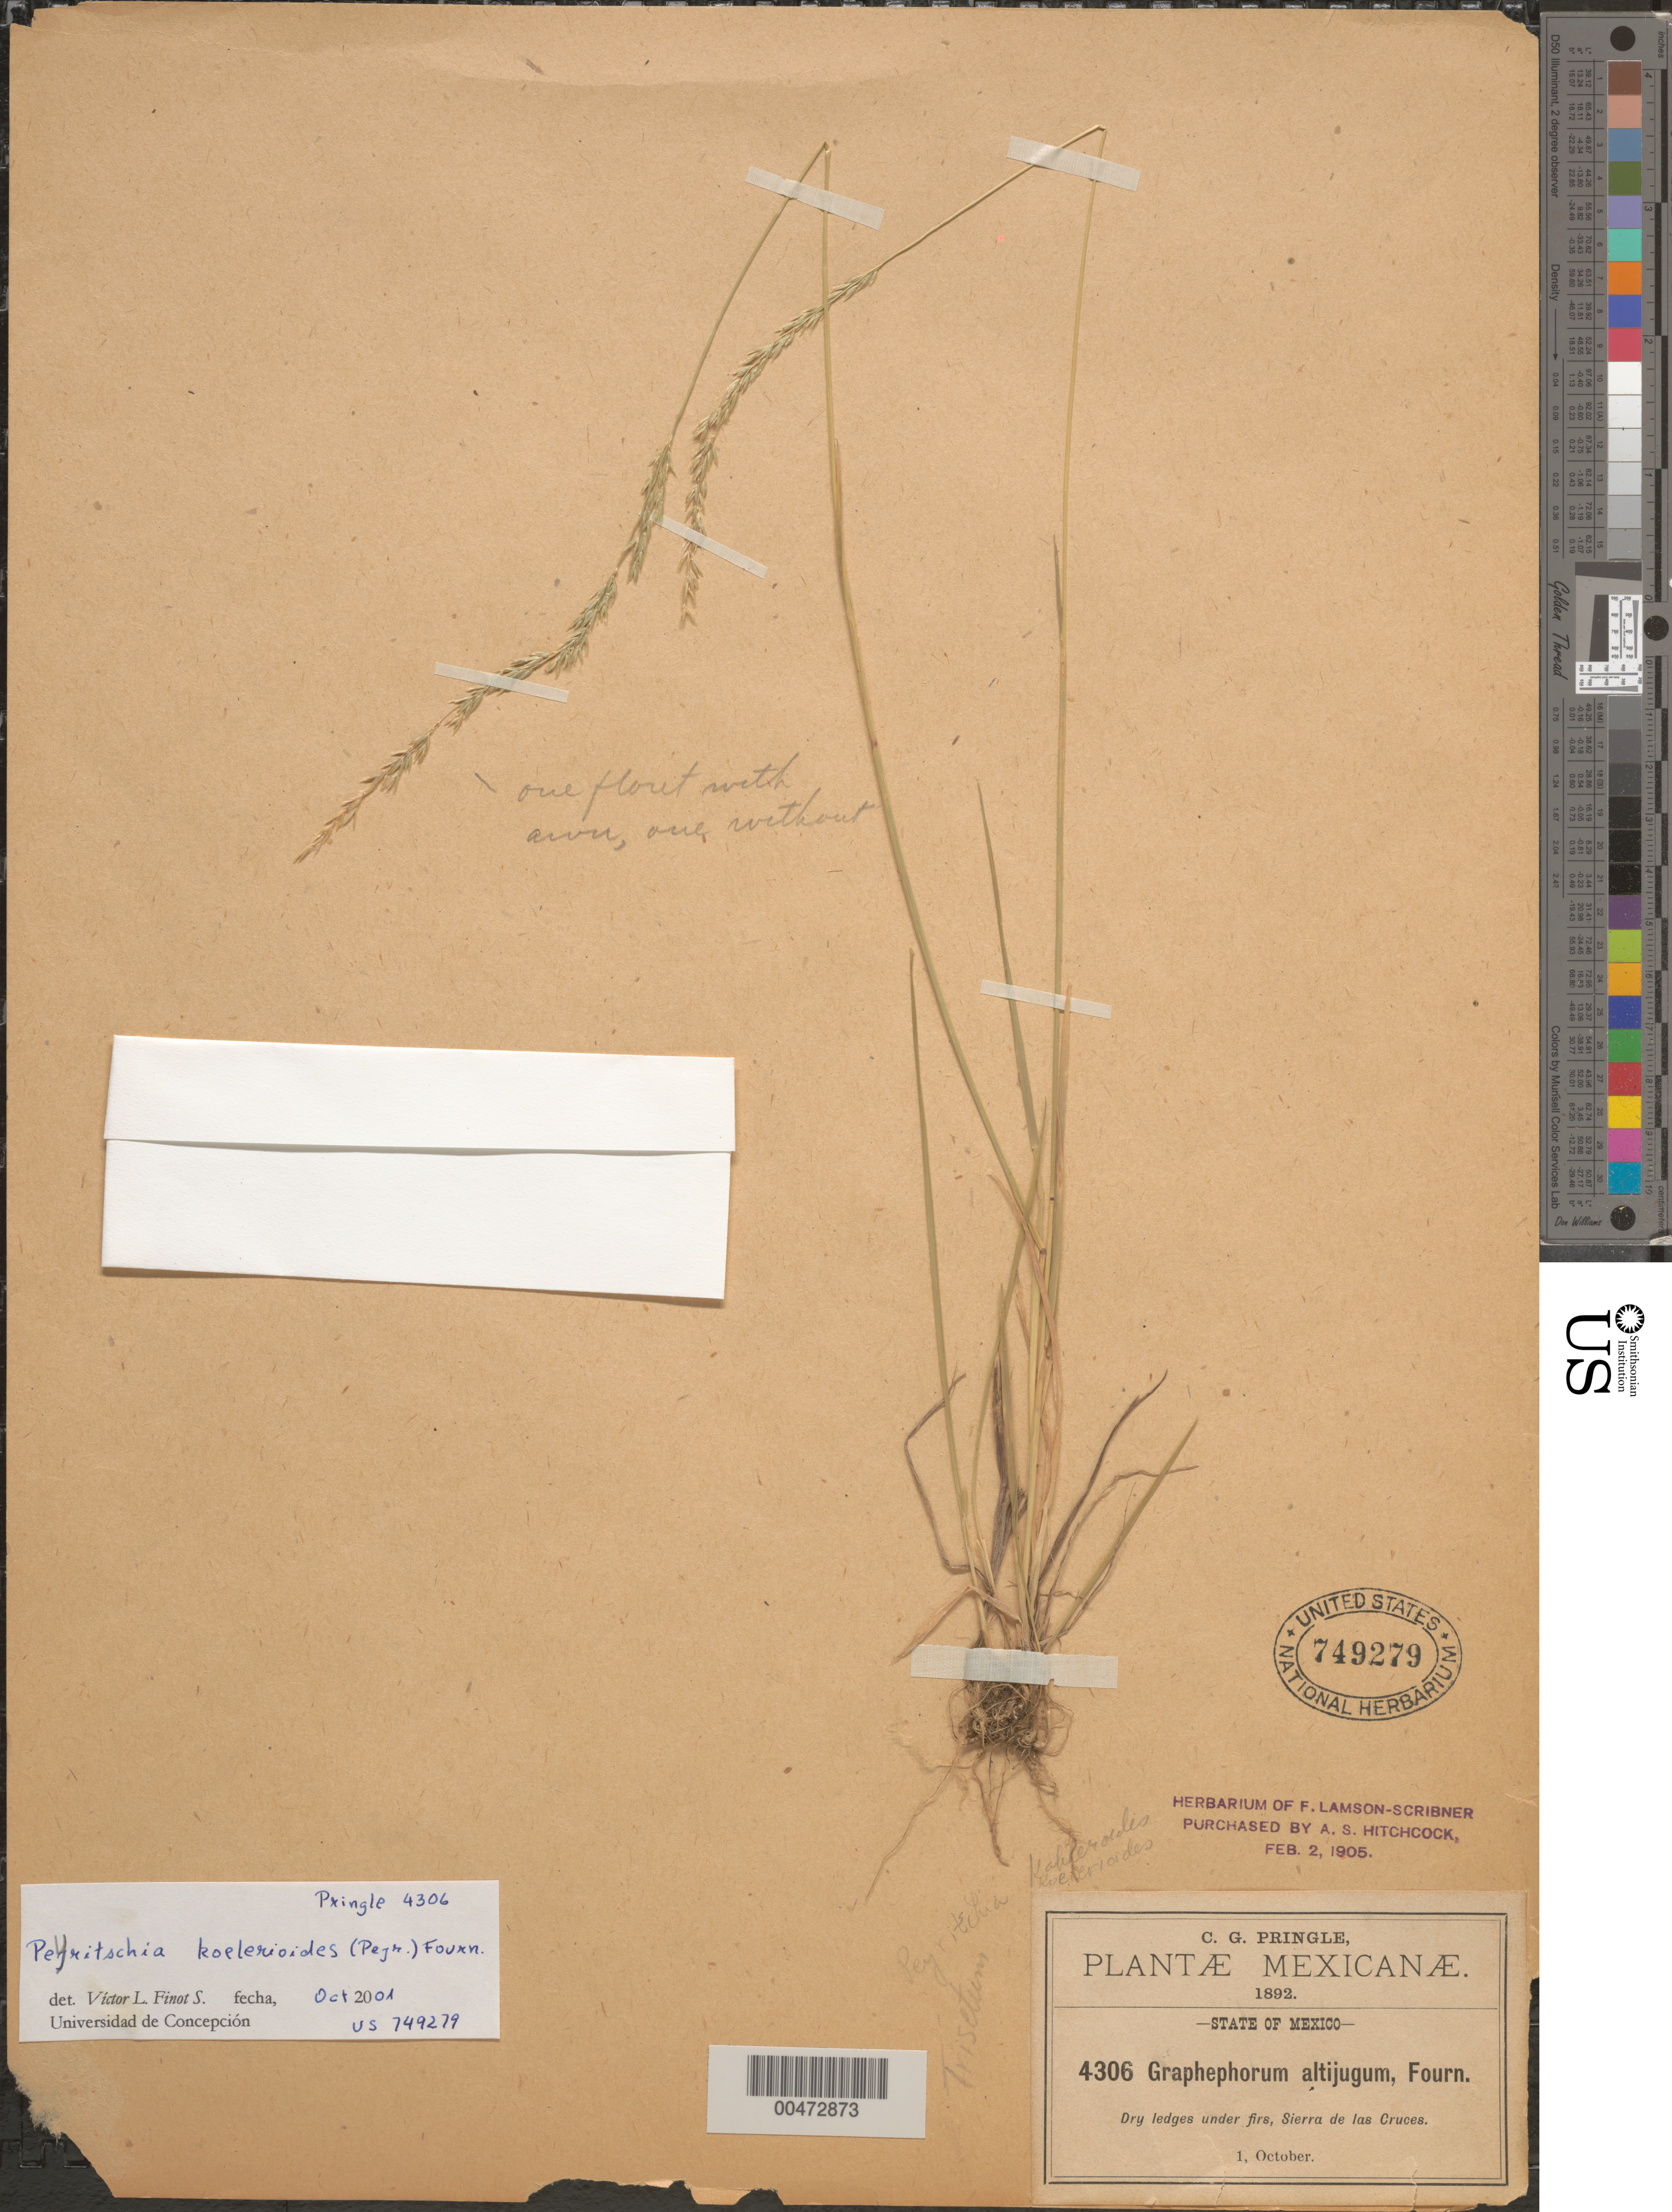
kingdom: Plantae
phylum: Tracheophyta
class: Liliopsida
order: Poales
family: Poaceae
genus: Peyritschia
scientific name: Peyritschia koelerioides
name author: (Peyr.) E. Fourn.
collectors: C. G. Pringle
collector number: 4306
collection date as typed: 1 Oct 1892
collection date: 1892-10-01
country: Mexico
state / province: México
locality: Sierra de las Cruces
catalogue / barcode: US 749279